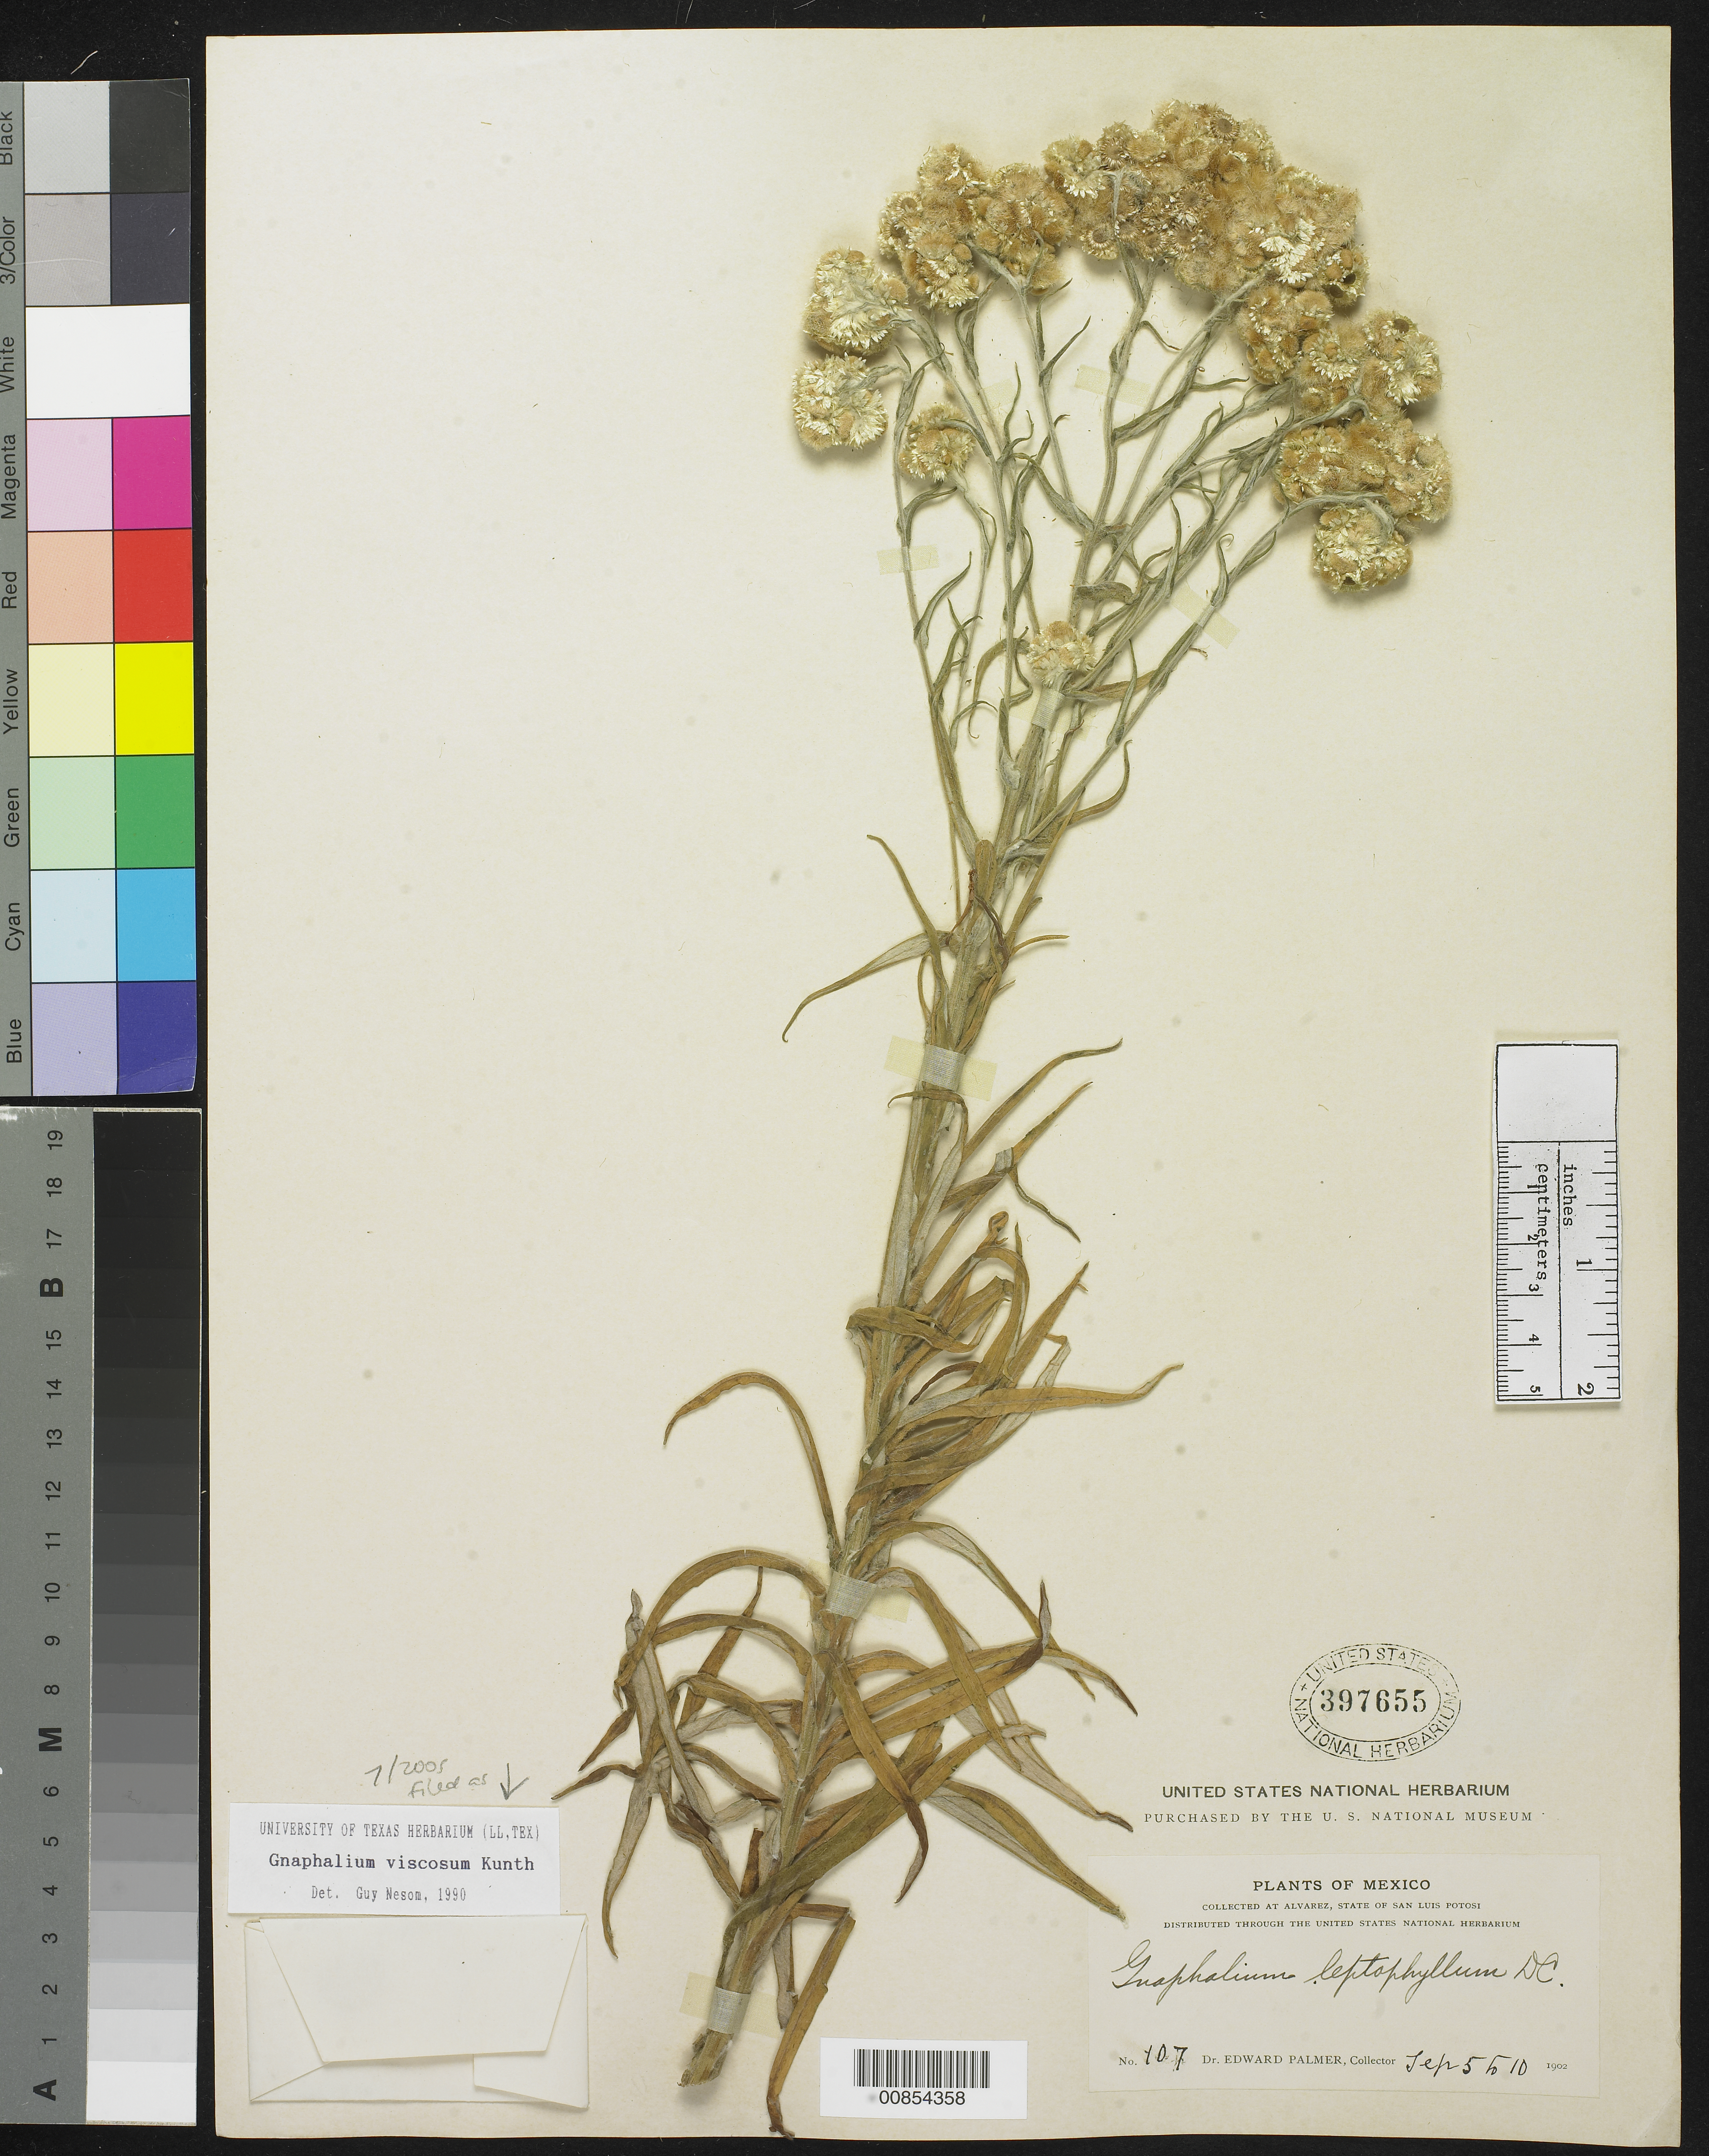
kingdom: Plantae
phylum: Tracheophyta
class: Magnoliopsida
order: Asterales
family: Asteraceae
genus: Pseudognaphalium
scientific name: Pseudognaphalium viscosum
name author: (Kunth) Anderb.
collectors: E. Palmer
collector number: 107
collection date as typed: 05 Sep 1902 to 10 Sep 1902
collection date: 1902-09-05/1902-09-10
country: Mexico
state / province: San Luis Potosí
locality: Alvarez, San Luis Potosí.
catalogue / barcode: US 397655